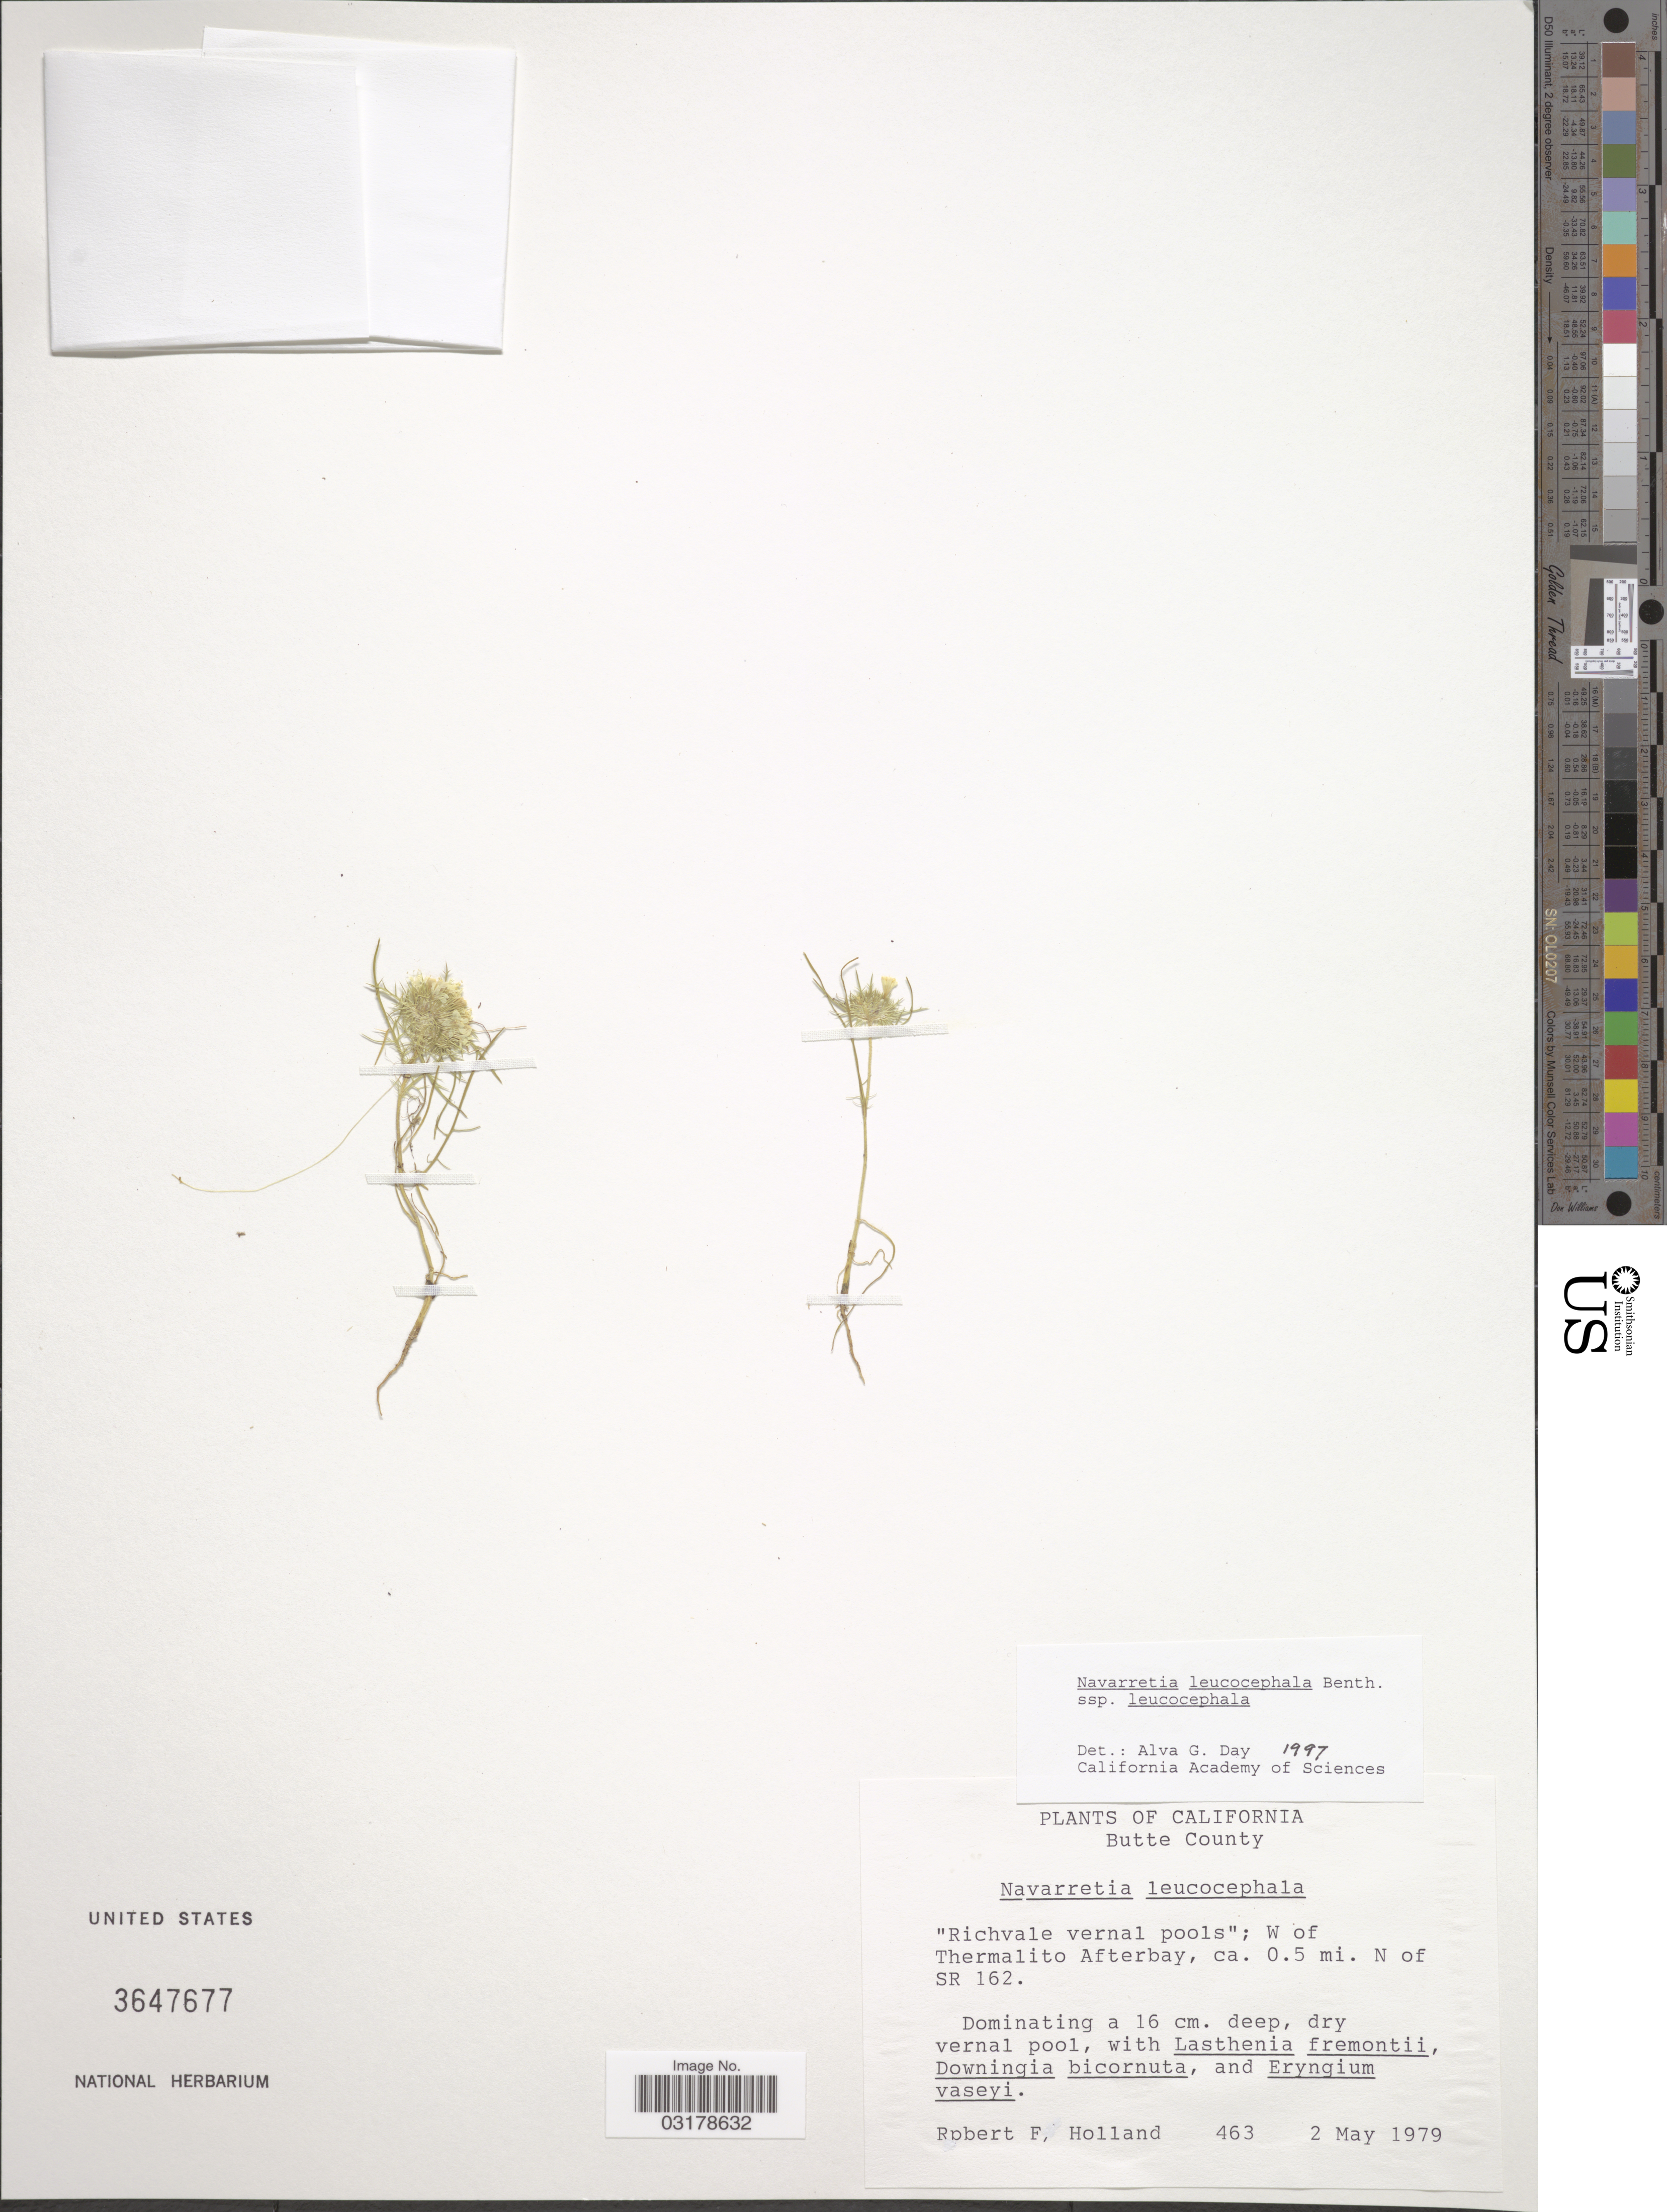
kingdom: Plantae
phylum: Tracheophyta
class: Magnoliopsida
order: Ericales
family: Polemoniaceae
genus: Navarretia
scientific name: Navarretia leucocephala subsp. leucocephala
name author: Benth.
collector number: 463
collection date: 1979-05-02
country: United States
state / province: California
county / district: Butte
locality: Butte County. "Richvale vernal pools"; W of Thermalito Afterbay, ca. 0.5 mi. N of SR 162.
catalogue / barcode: US 3647677